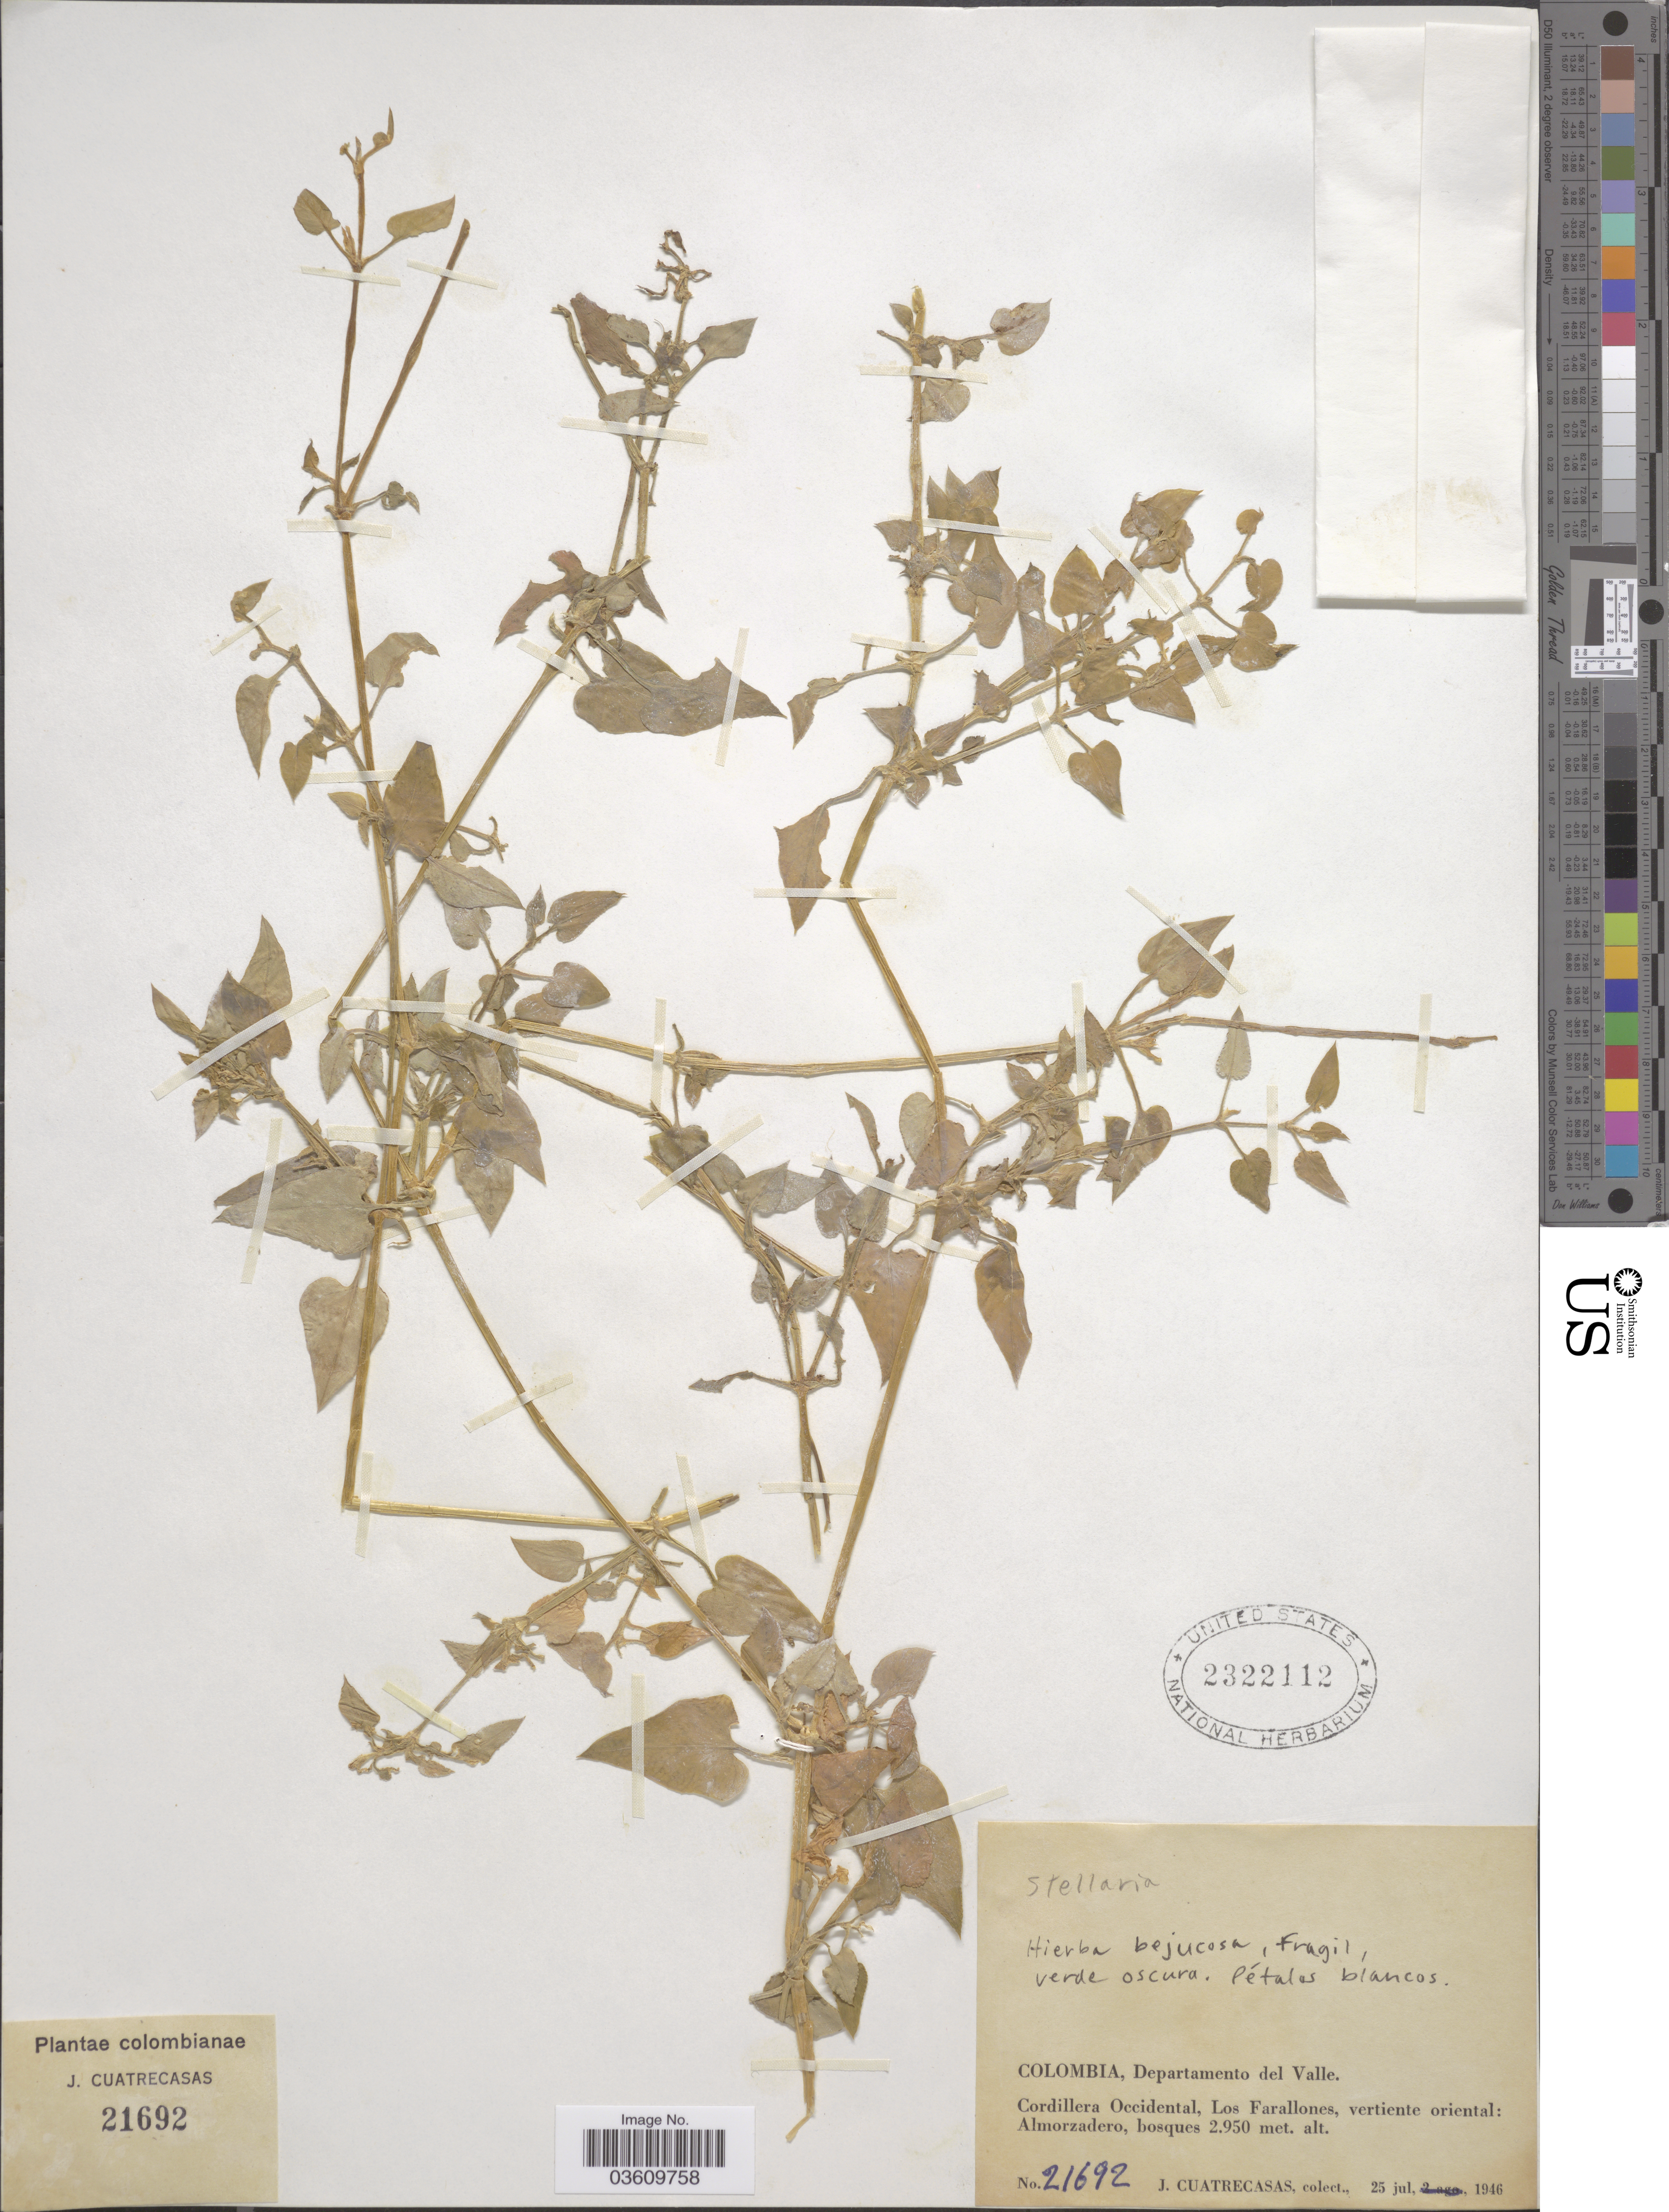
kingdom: Plantae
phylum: Tracheophyta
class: Magnoliopsida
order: Caryophyllales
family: Caryophyllaceae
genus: Stellaria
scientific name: Stellaria sp.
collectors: J. Cuatrecasas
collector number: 21692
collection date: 1946-07-25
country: Colombia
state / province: Valle del Cauca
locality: Departamento del Valle. Cordillera Occidental, Los Farallones, vertiente oriental: Almorzadero.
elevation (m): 2950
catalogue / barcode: US 2322112